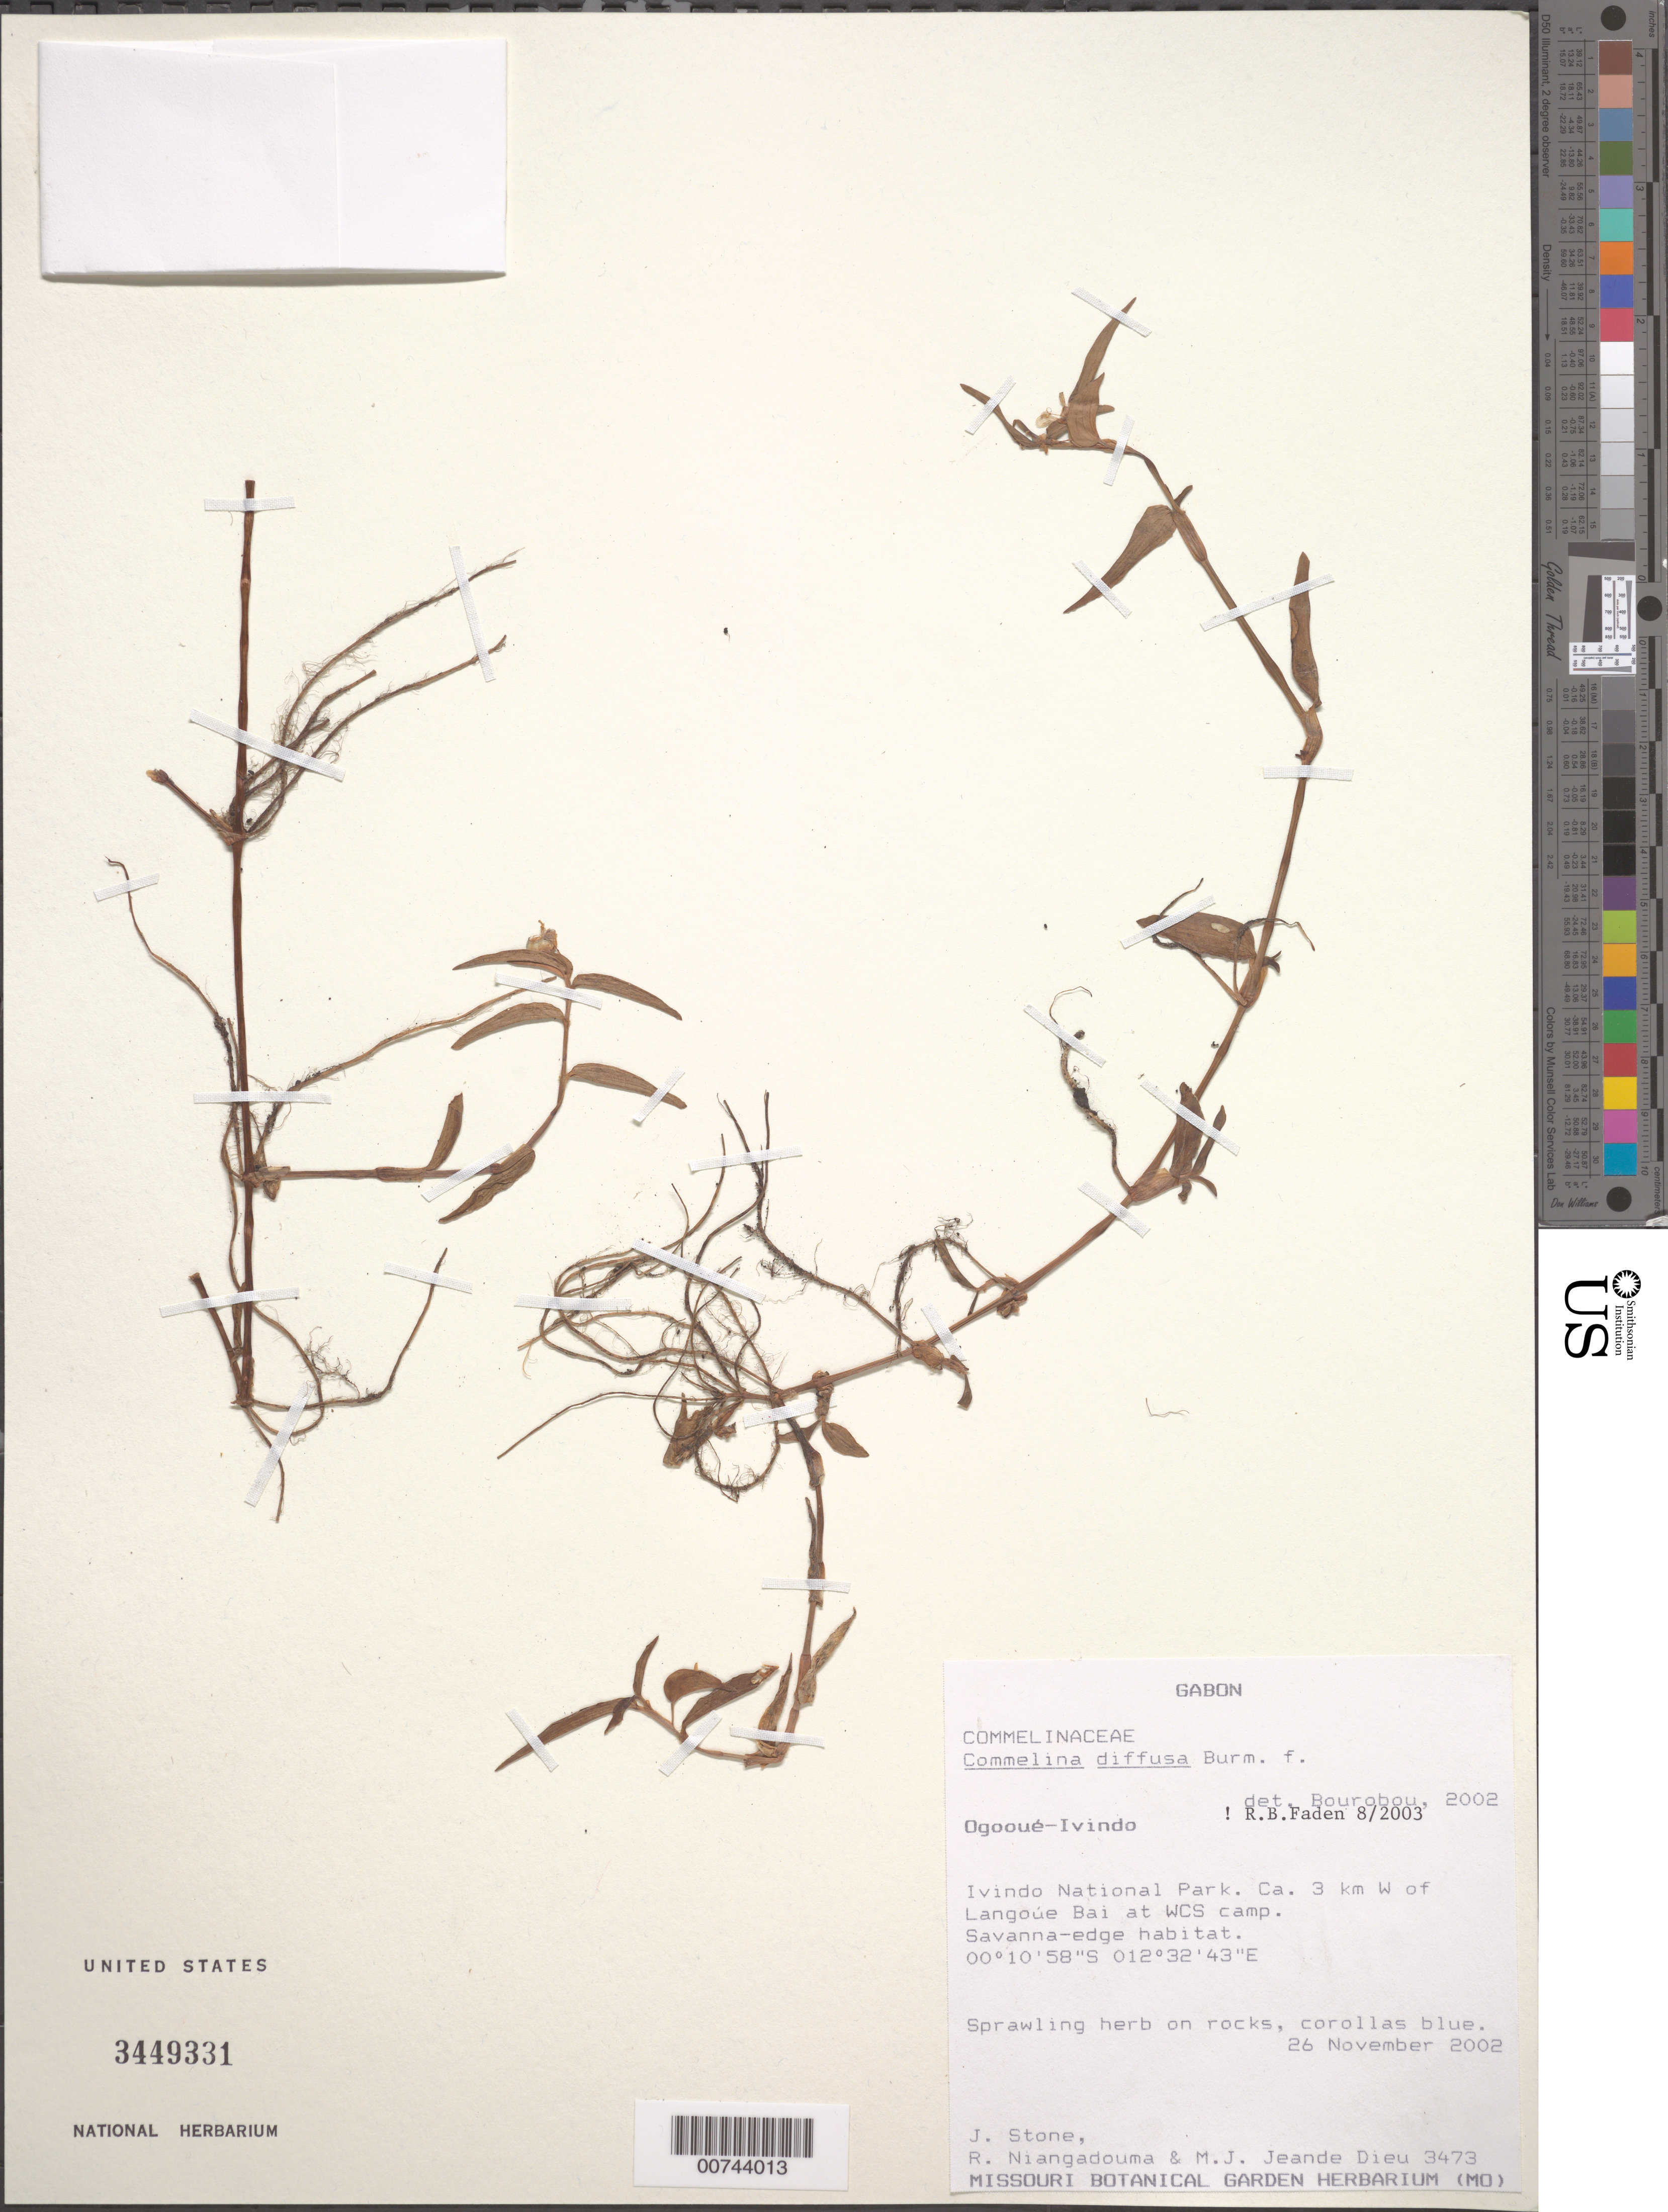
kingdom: Plantae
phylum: Tracheophyta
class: Liliopsida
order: Commelinales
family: Commelinaceae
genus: Commelina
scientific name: Commelina diffusa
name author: Burm. f.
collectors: J. Stone, R. Niangadouma & M. Jeande Dieu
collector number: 3473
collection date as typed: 26 Nov 2002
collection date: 2002-11-26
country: Gabon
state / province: Ogooue-Ivindo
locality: Ivindo National Park, W of Langoue Bai at WCS camp.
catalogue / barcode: US 3449331